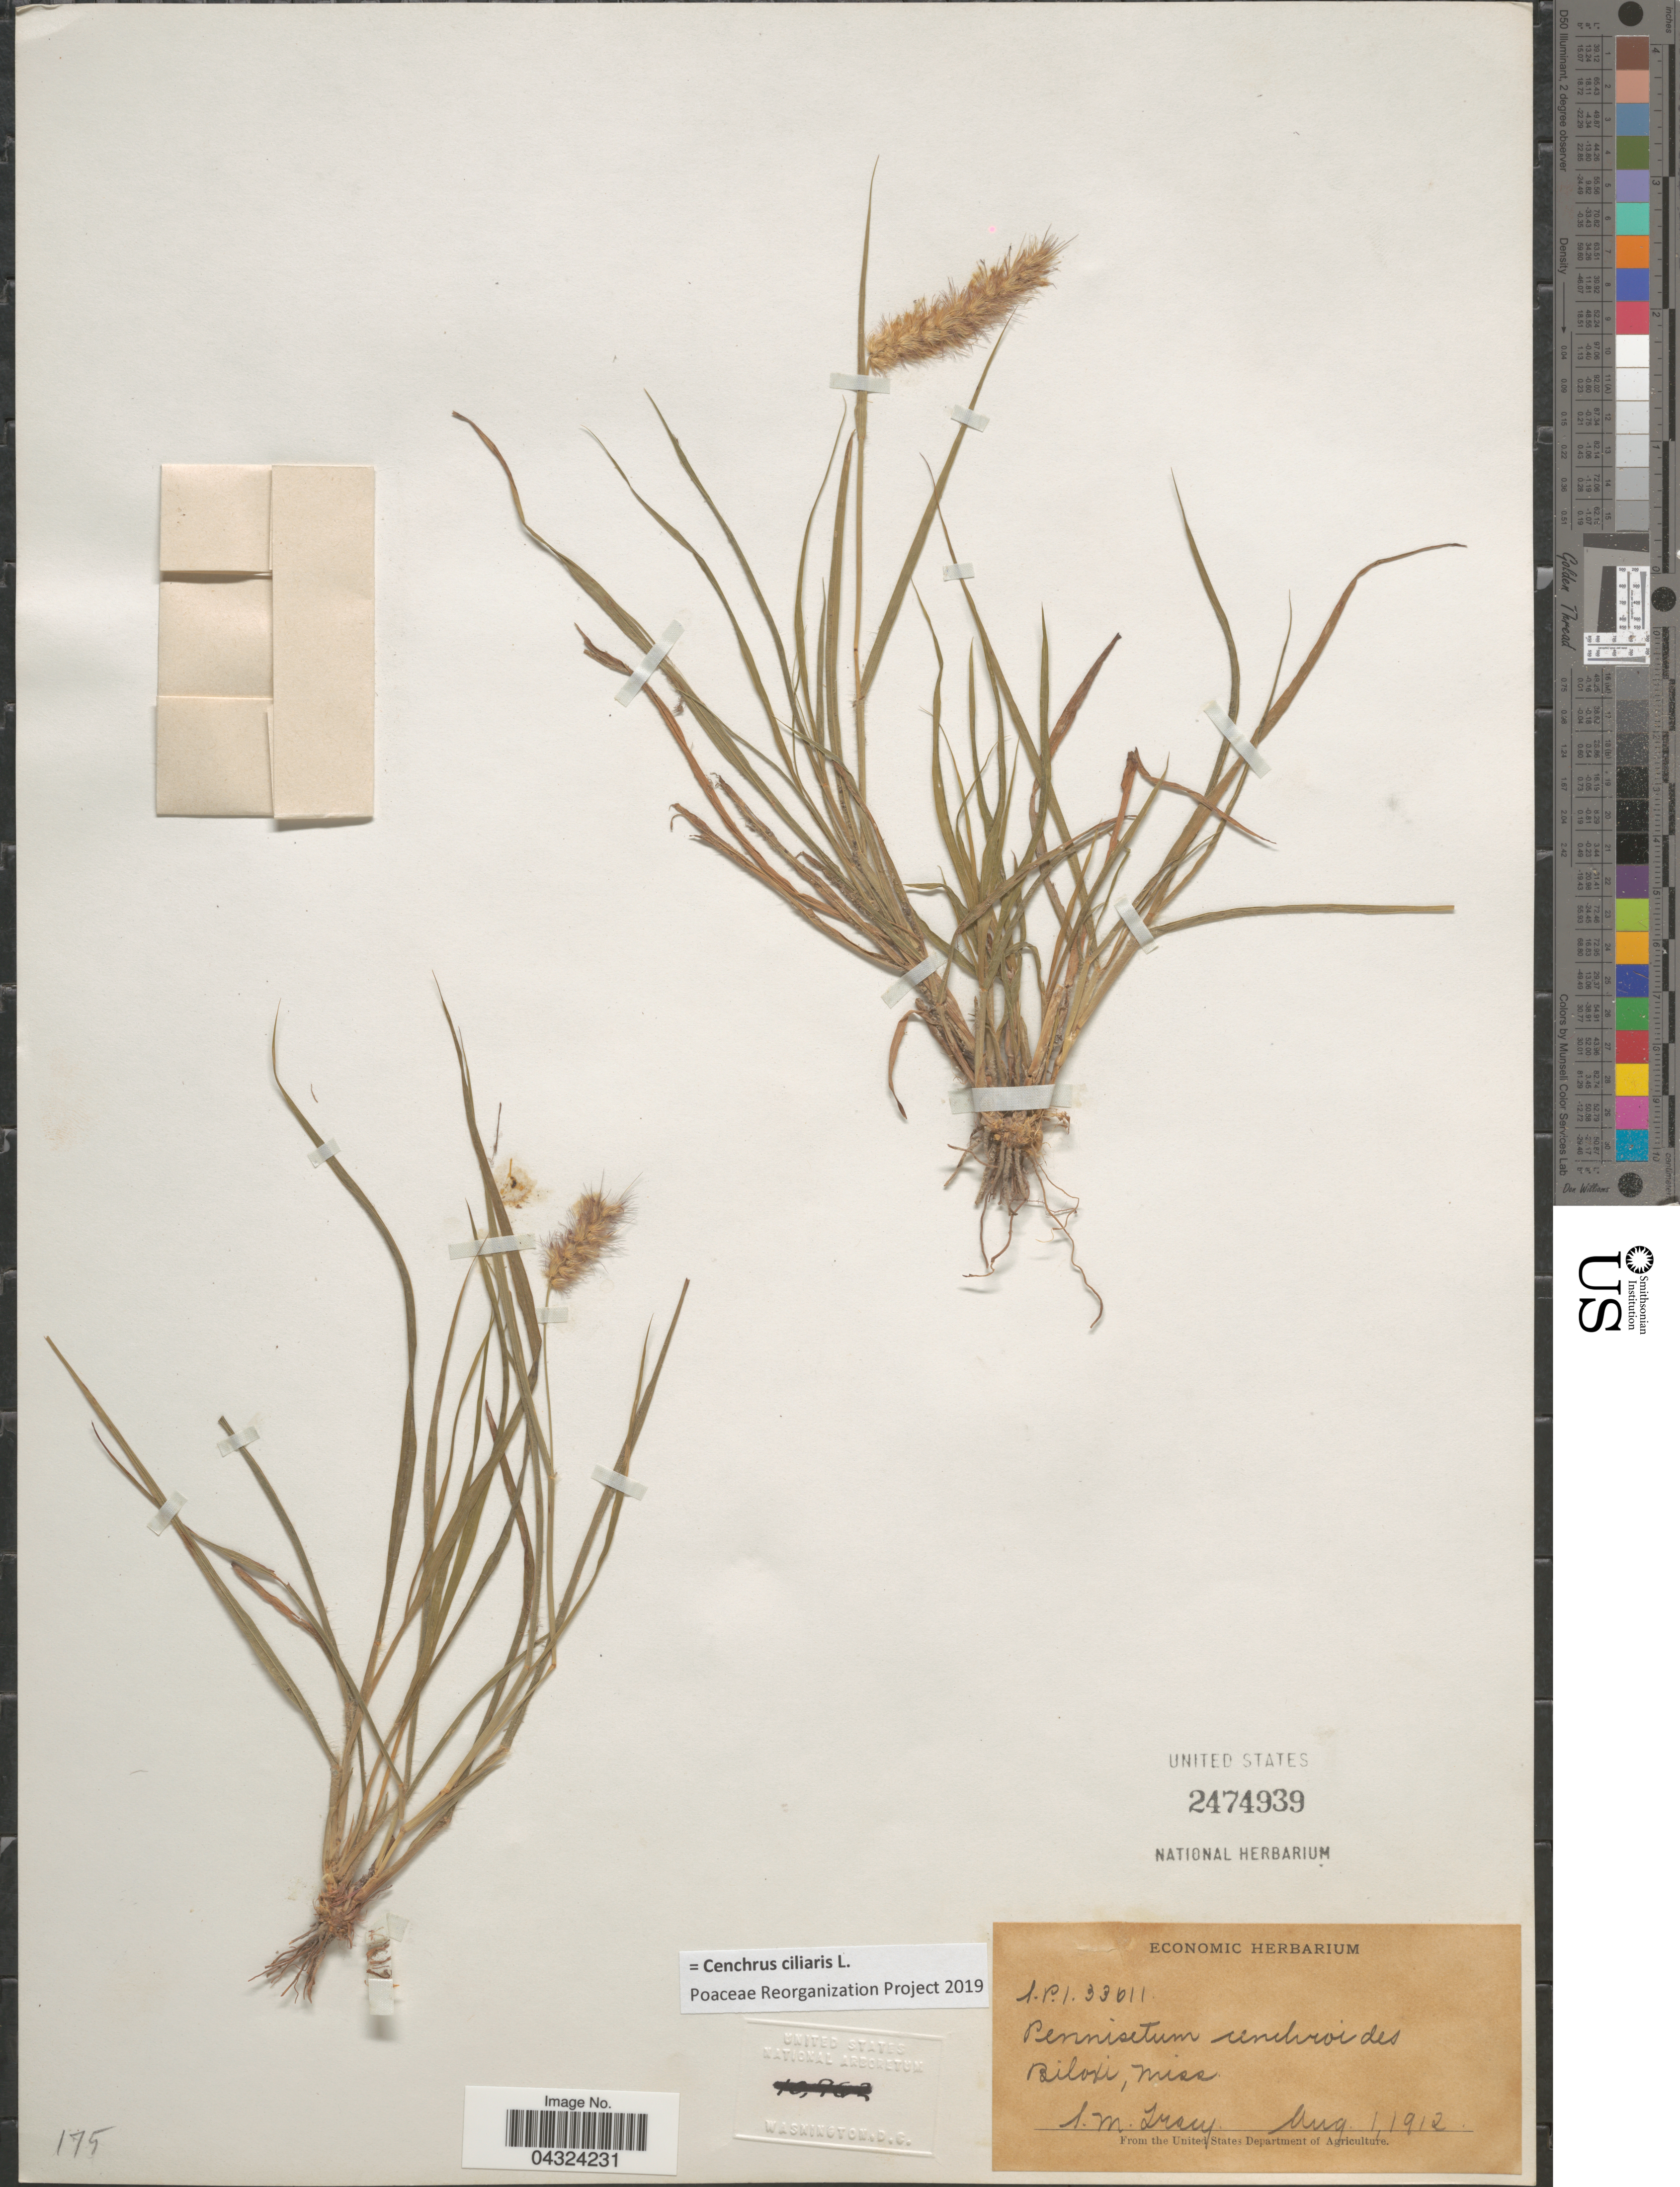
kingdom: Plantae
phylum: Tracheophyta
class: Liliopsida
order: Poales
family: Poaceae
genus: Cenchrus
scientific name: Cenchrus ciliaris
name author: L.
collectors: S. M. Tracy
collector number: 33611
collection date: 1912-08-01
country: United States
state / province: Mississippi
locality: Biloxi.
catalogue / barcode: US 2474939